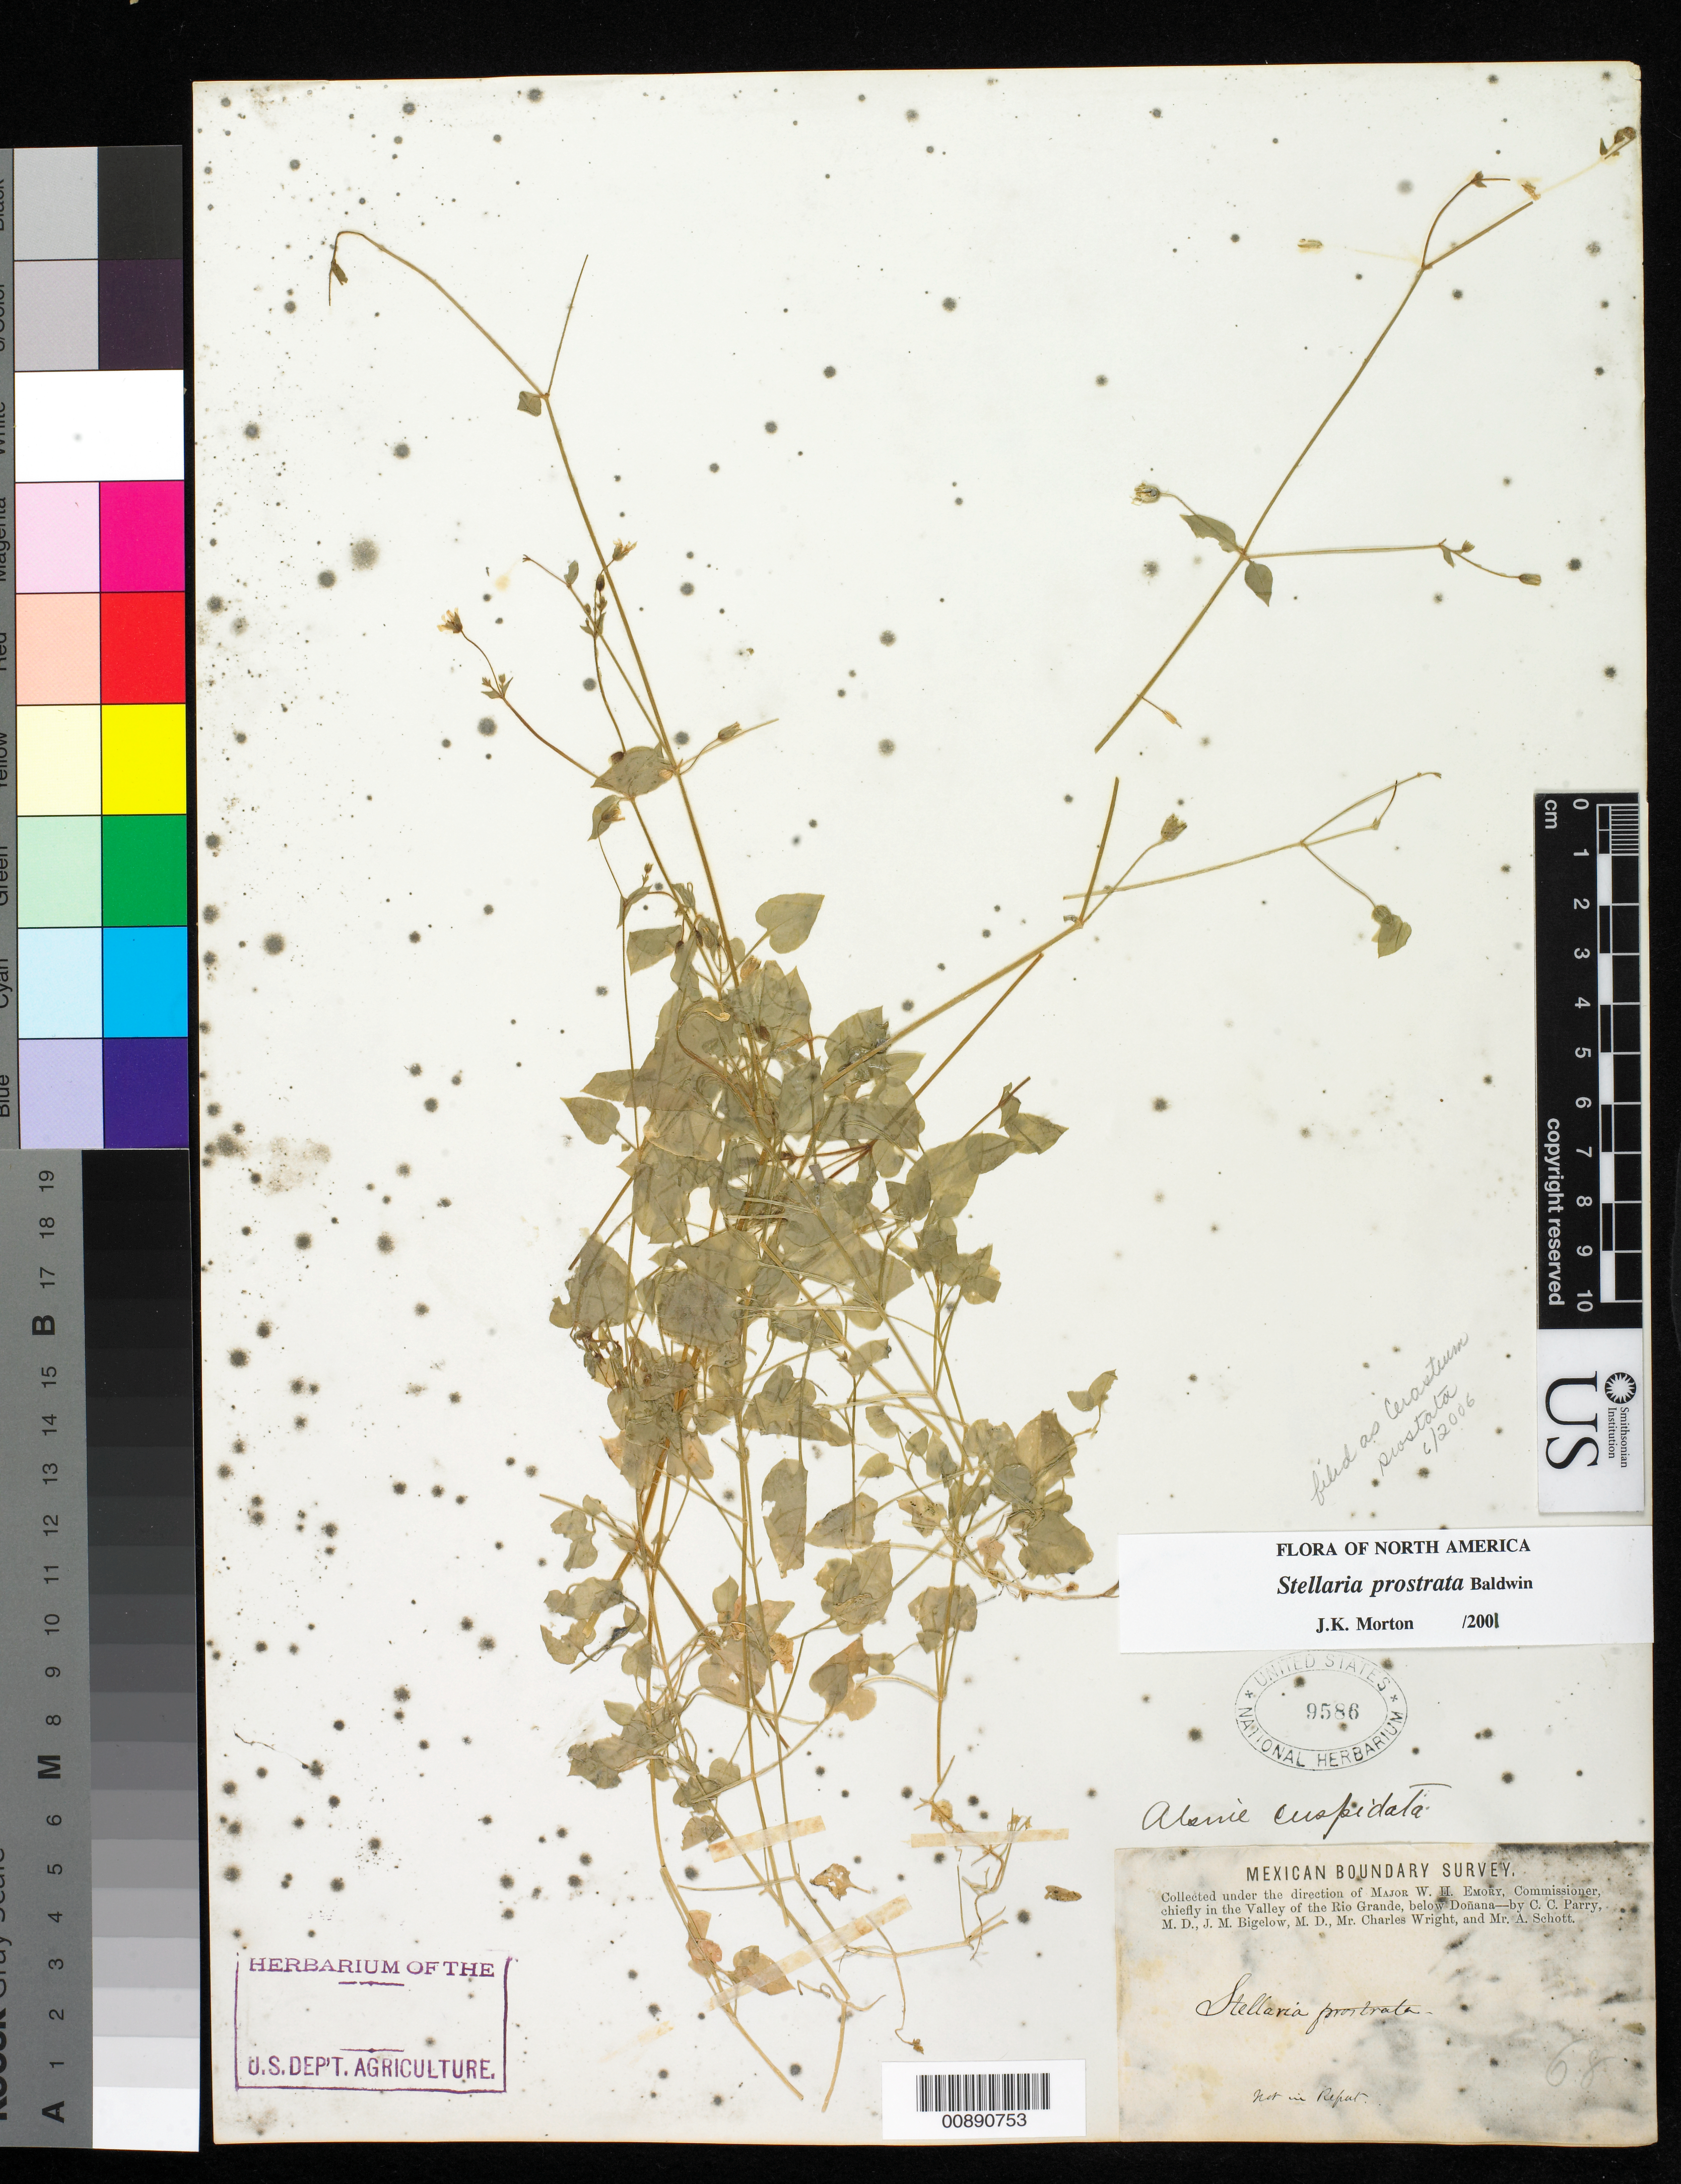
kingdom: Plantae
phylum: Tracheophyta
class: Magnoliopsida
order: Caryophyllales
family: Caryophyllaceae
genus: Stellaria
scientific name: Stellaria prostrata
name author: Baldwin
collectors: C. C. Parry, J. M. Bigelow, C. Wright & A. C. V. Schott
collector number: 68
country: United States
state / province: New Mexico / Texas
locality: Valley of the Rio Grande, below Doñana.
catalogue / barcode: US 9586